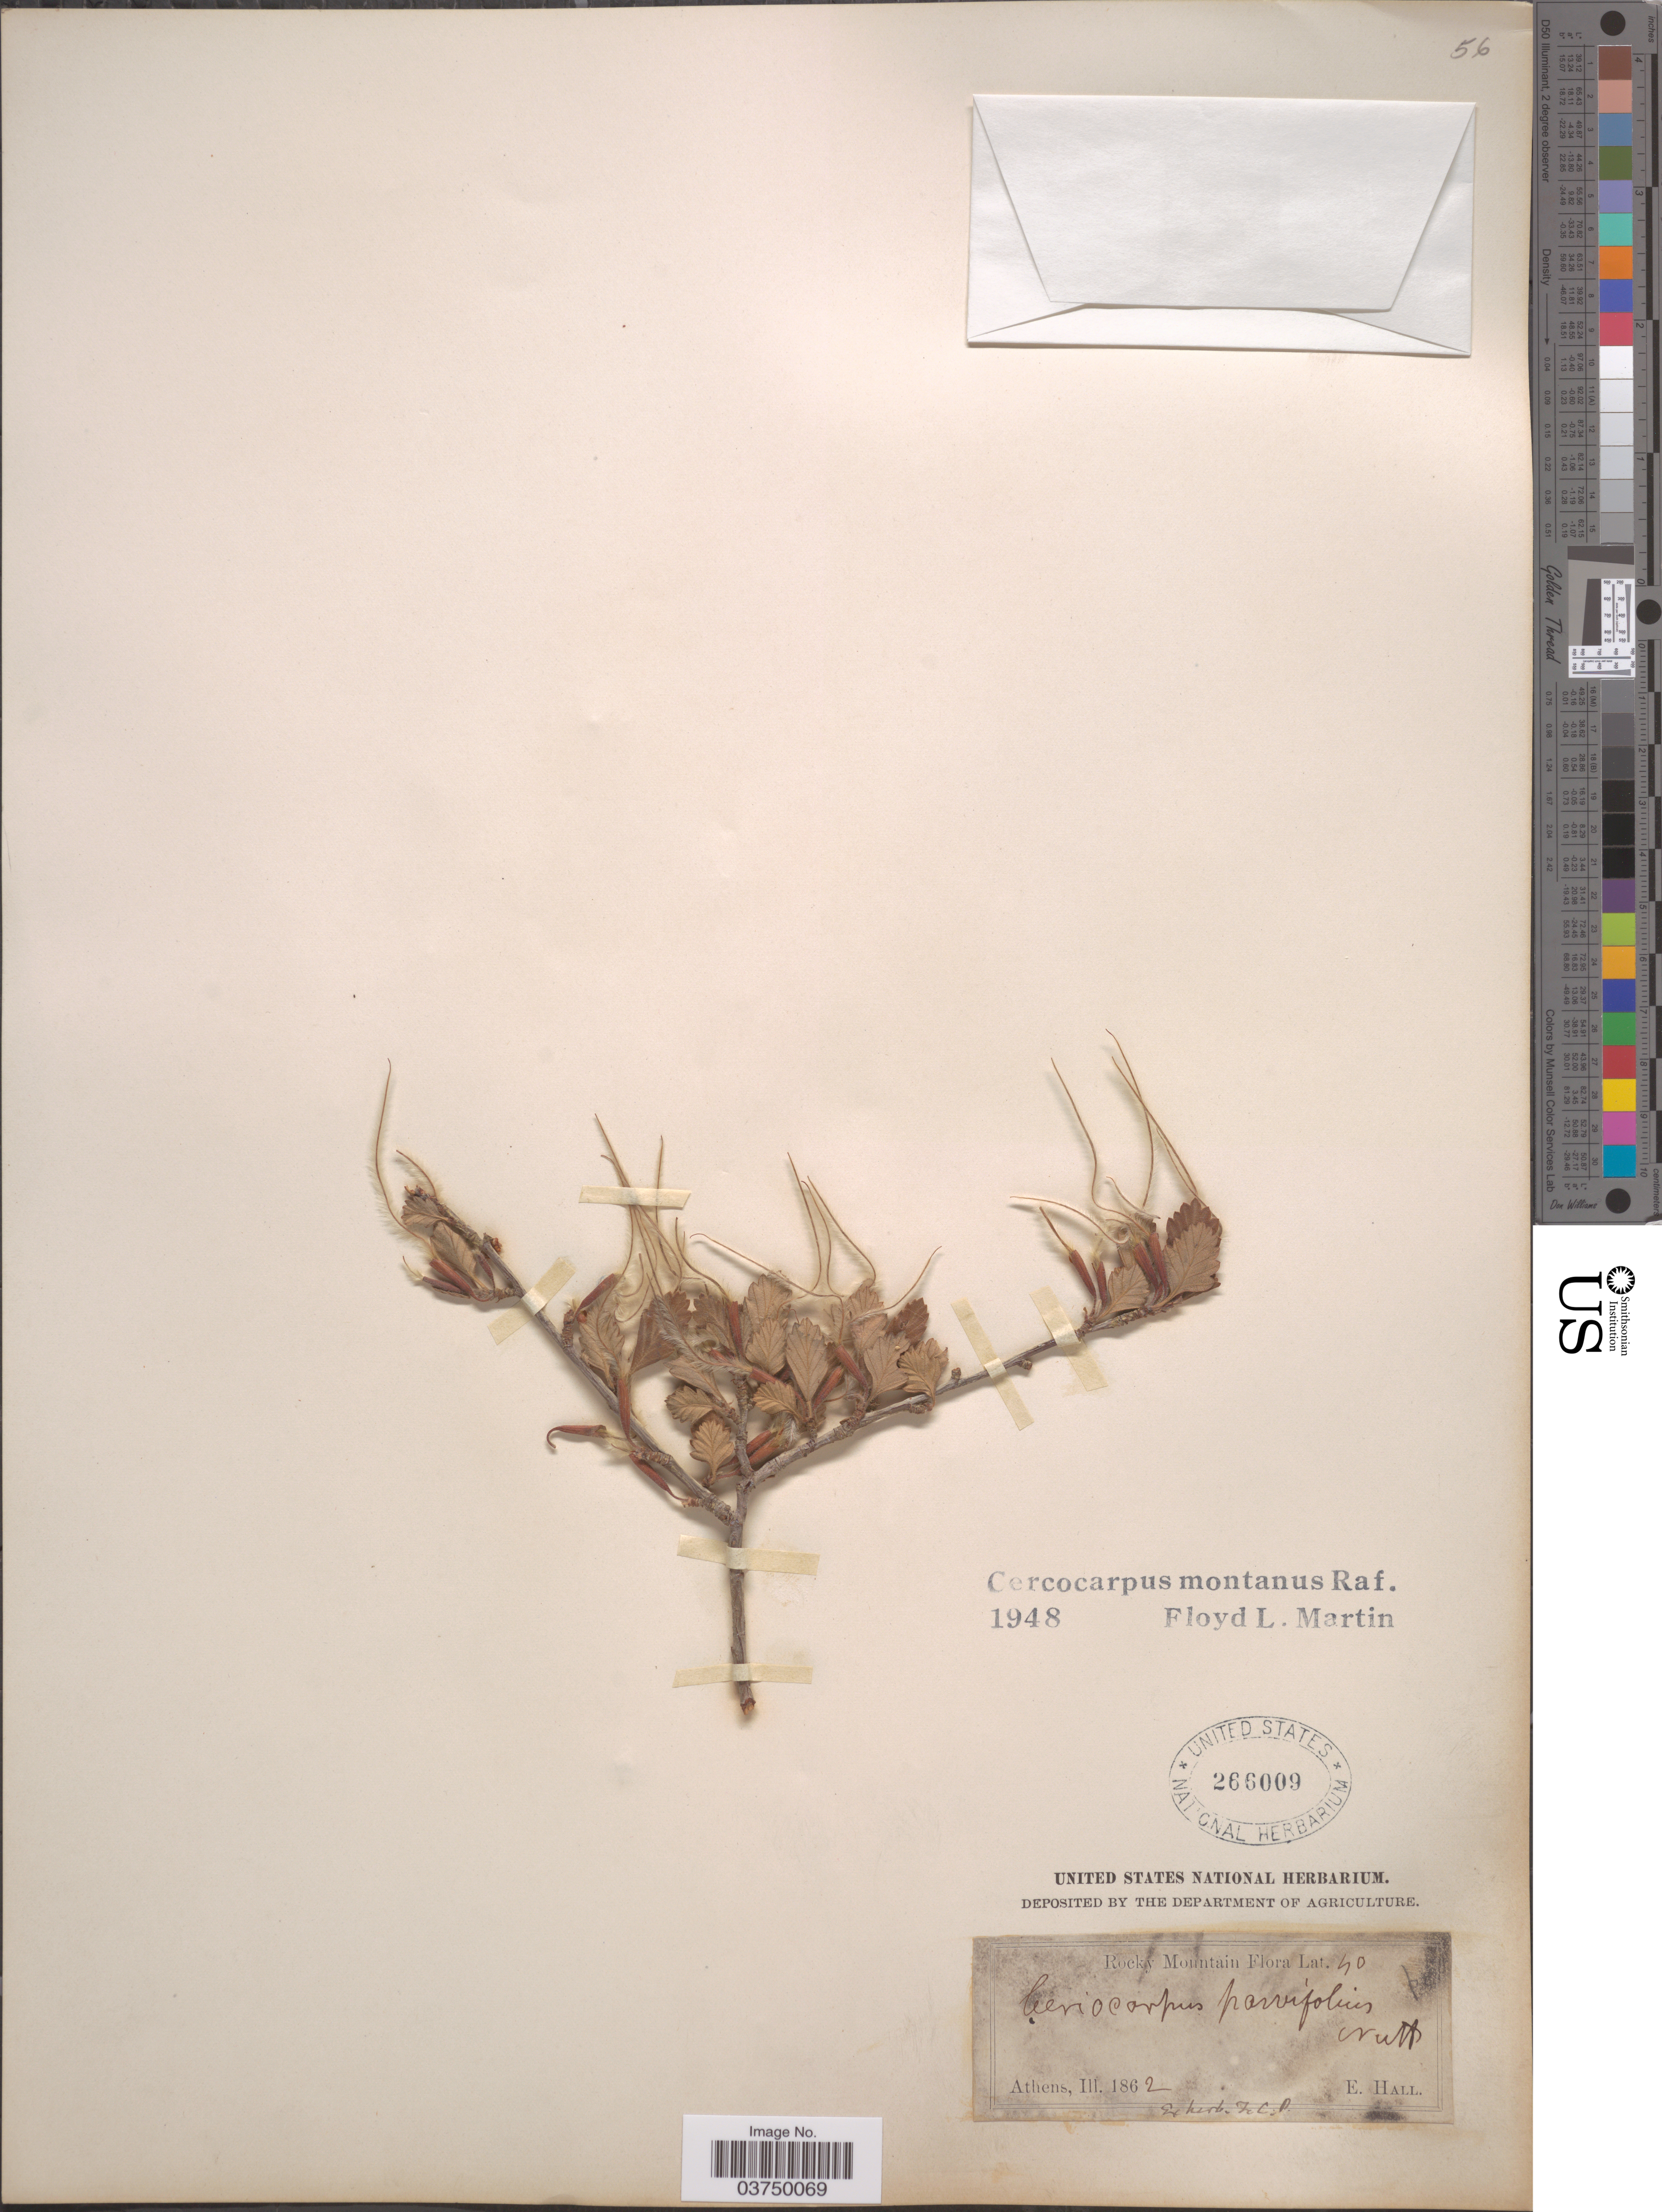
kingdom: Plantae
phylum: Tracheophyta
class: Magnoliopsida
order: Rosales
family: Rosaceae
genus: Cercocarpus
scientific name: Cercocarpus montanus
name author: Raf.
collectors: E. Hall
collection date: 1862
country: United States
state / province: Colorado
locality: Rocky Mountain. Athens. [Colorado Territory expedition; "Athens, Ill." on label refers to E. Hall's home base]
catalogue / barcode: US 266009